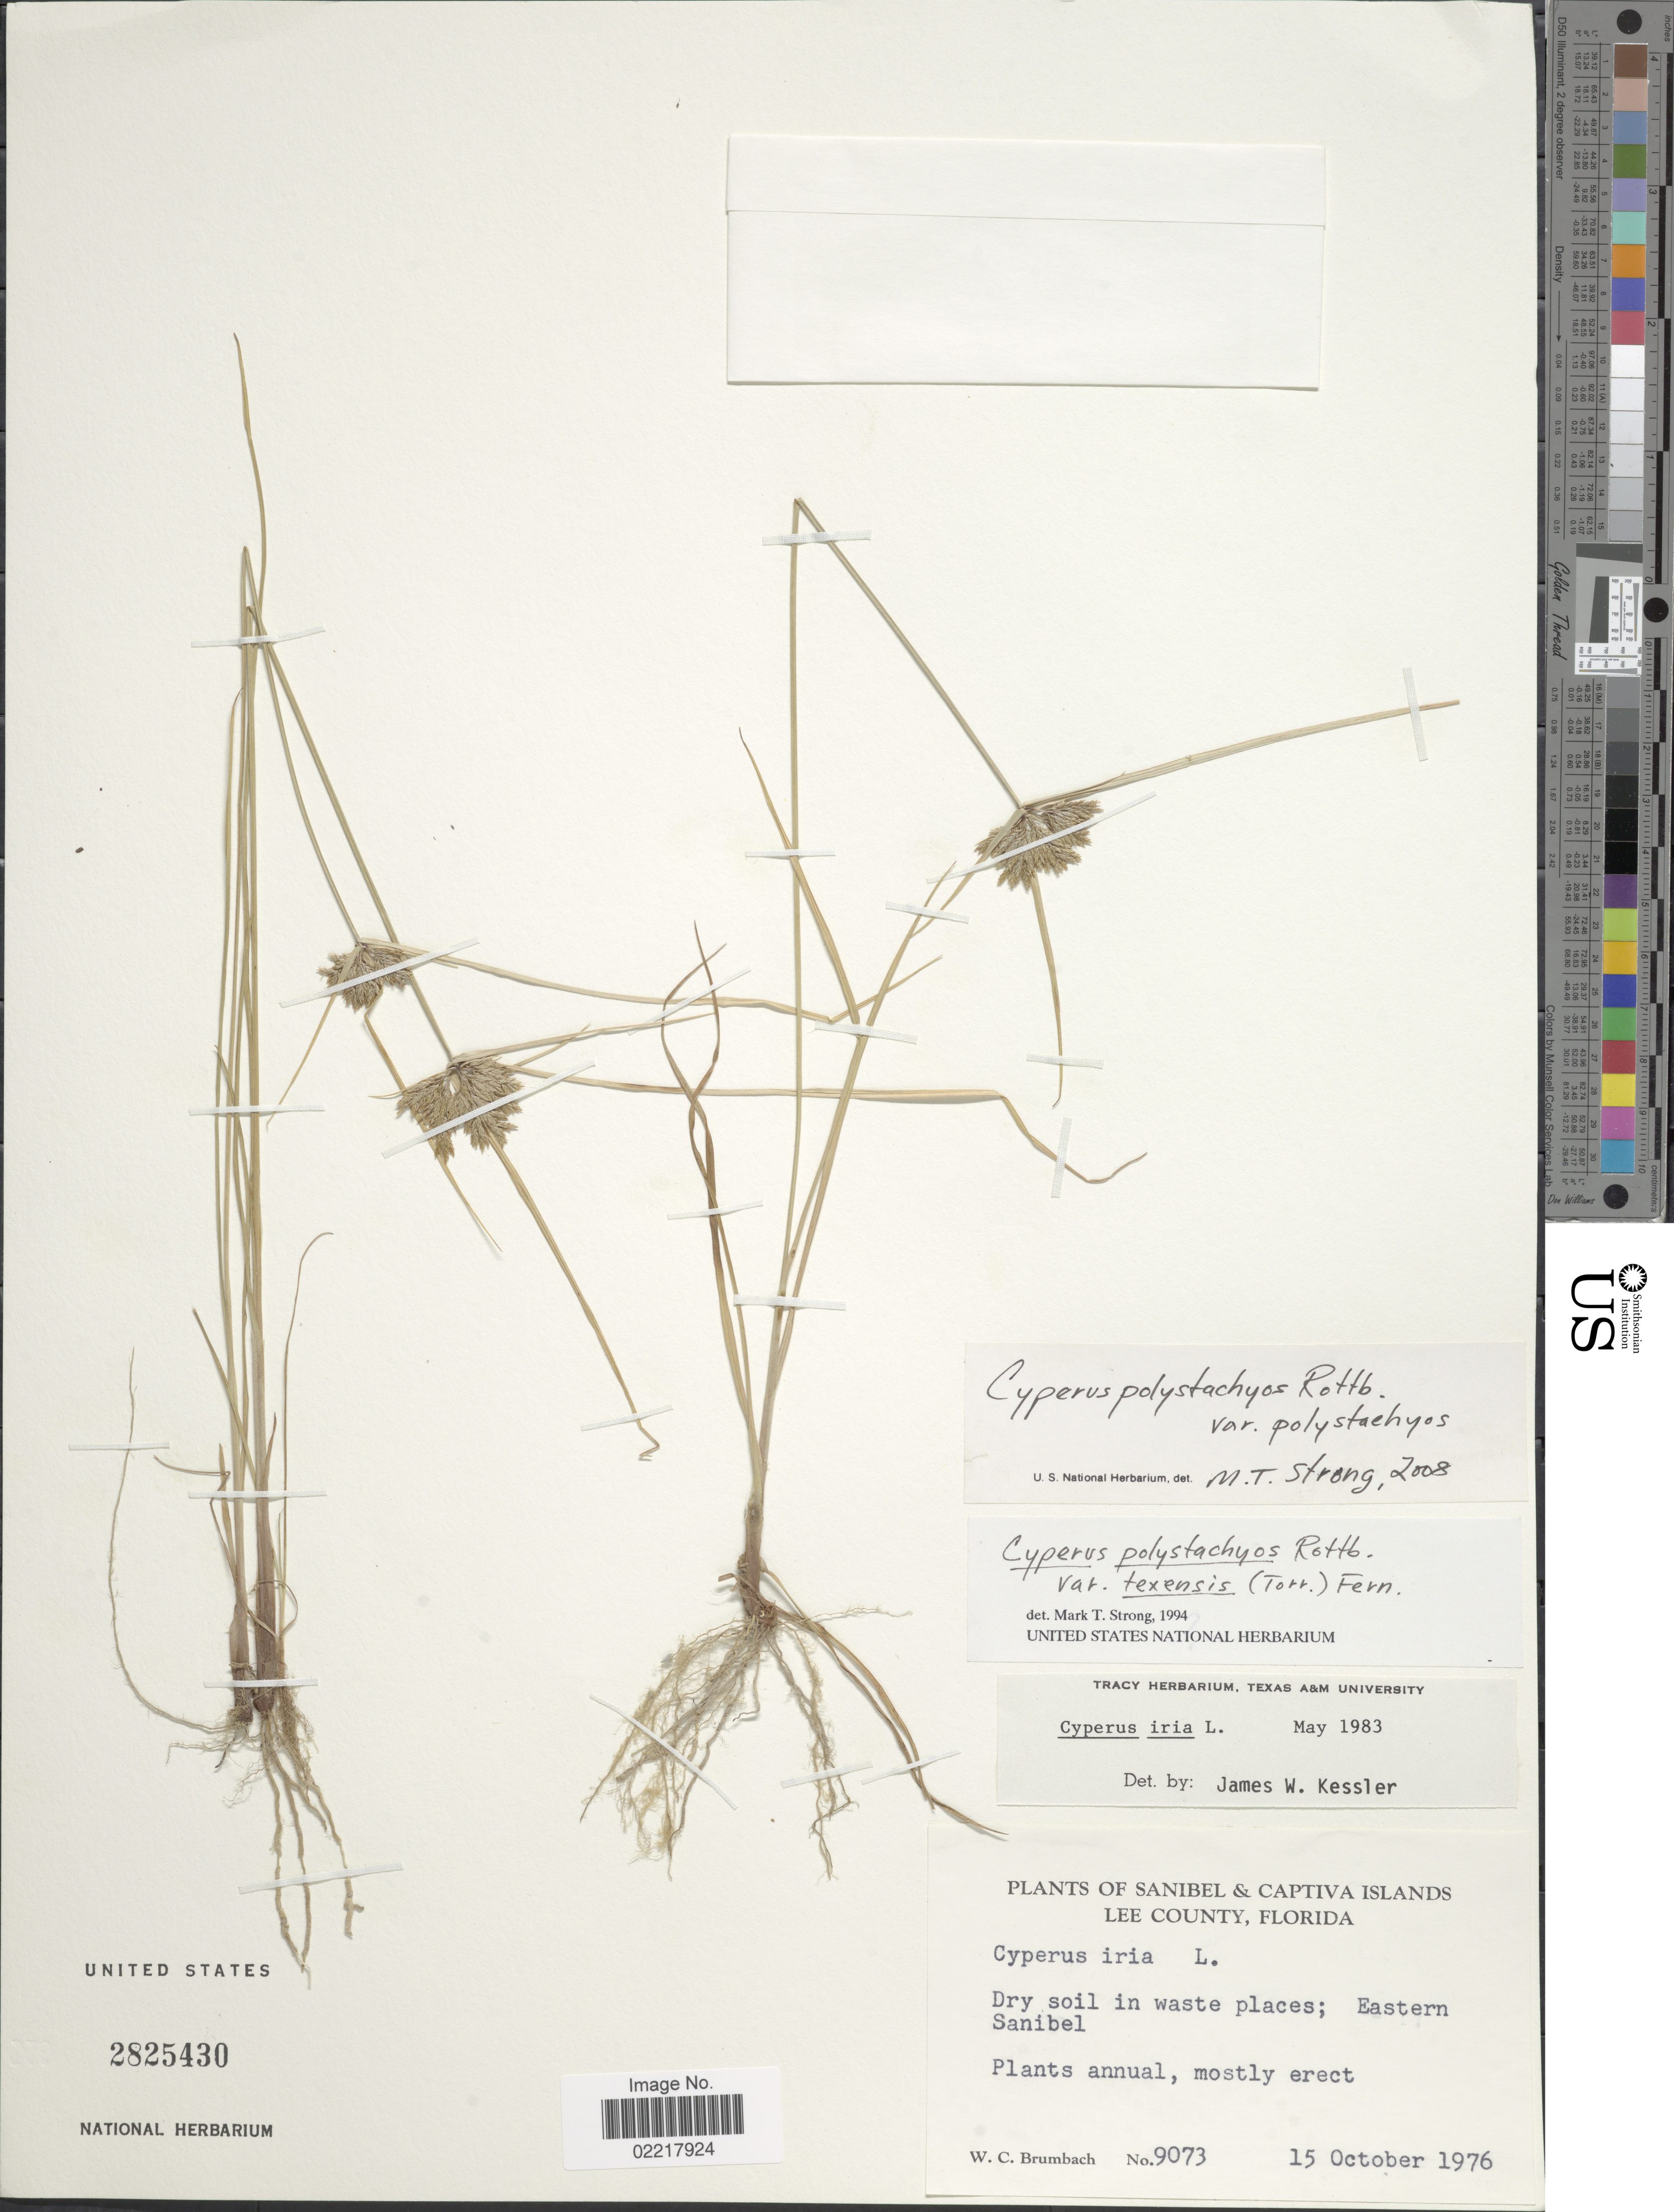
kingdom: Plantae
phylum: Tracheophyta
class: Liliopsida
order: Poales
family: Cyperaceae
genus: Cyperus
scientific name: Cyperus polystachyos var. polystachyos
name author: Rottb.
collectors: W. C. Brumbach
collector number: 9073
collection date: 1976-10-15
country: United States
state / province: Florida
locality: Sanibel & Captiva Islands, Lee County, Dry soil in waste places: Eastern Sanibel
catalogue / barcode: US 2825430